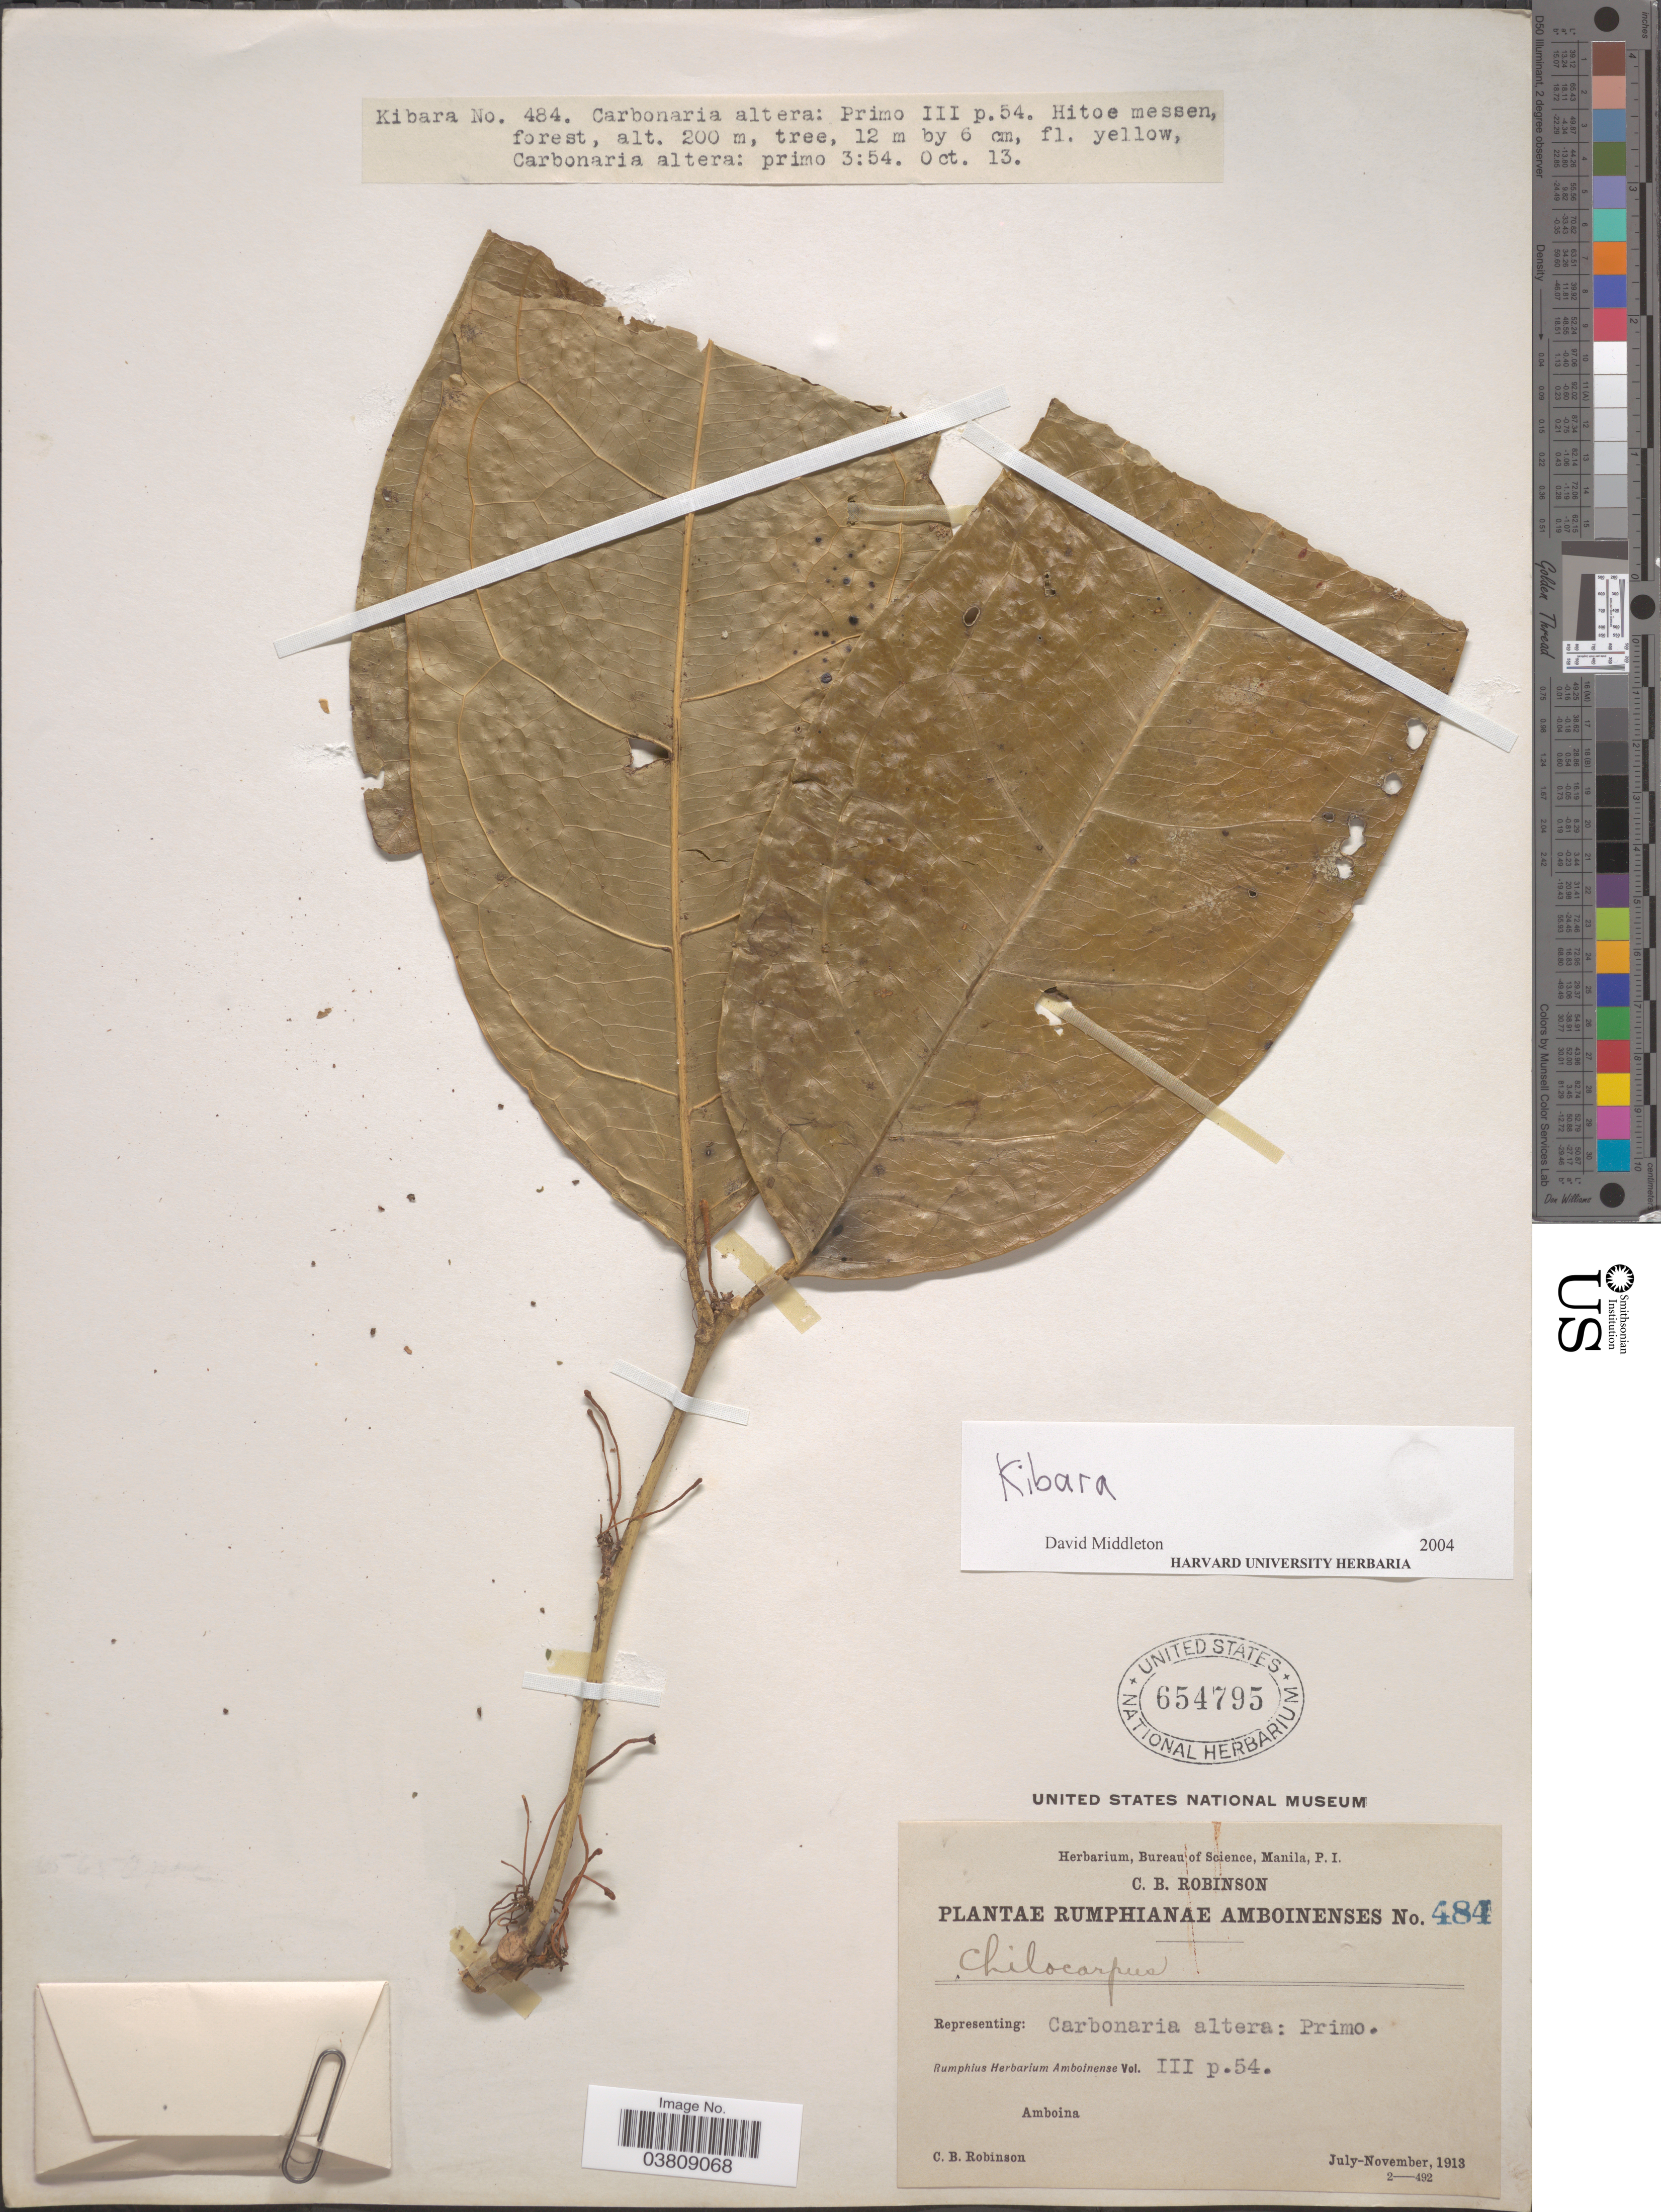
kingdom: Plantae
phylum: Tracheophyta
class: Magnoliopsida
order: Laurales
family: Monimiaceae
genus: Kibara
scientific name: Kibara sp.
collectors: C. Robinson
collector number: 484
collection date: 1913-10-13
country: Indonesia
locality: Amboina.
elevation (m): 200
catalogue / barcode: US 654795